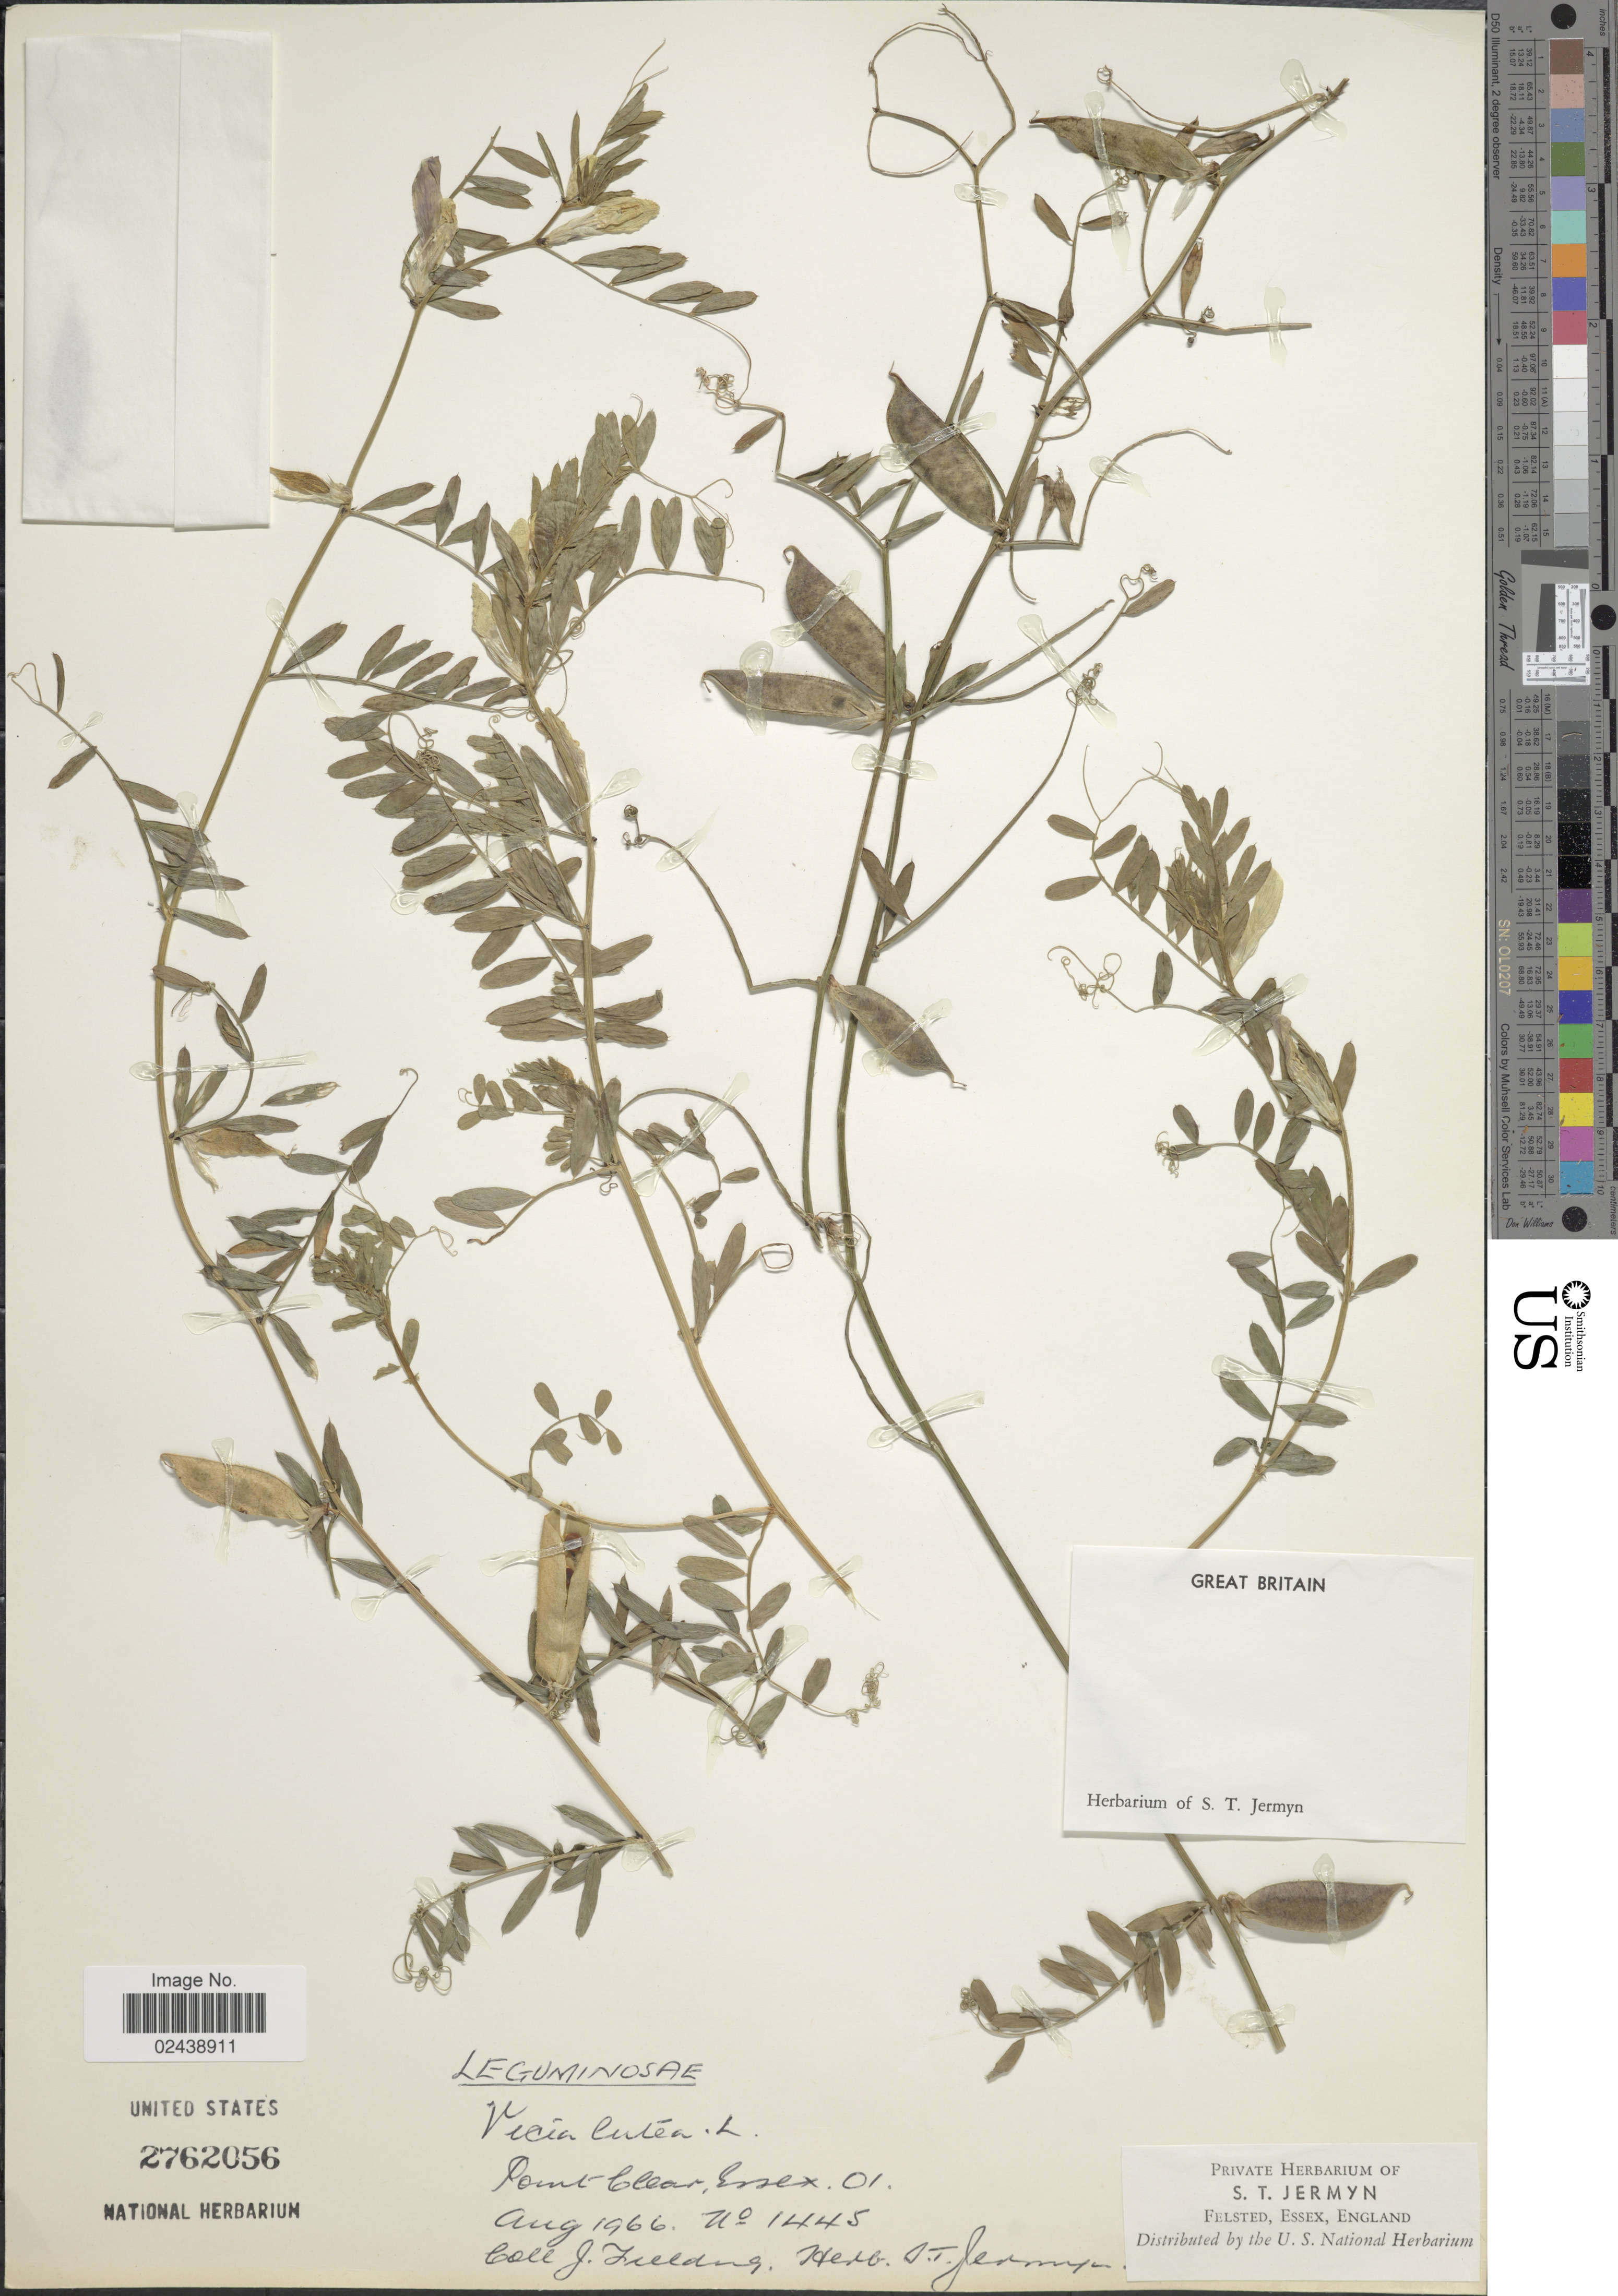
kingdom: Plantae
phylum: Tracheophyta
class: Magnoliopsida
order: Fabales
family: Fabaceae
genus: Vicia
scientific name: Vicia lutea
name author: L.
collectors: J. Fielding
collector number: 1445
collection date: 1966-08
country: United Kingdom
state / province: England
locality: Point Clear, Essex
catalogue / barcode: US 2762056